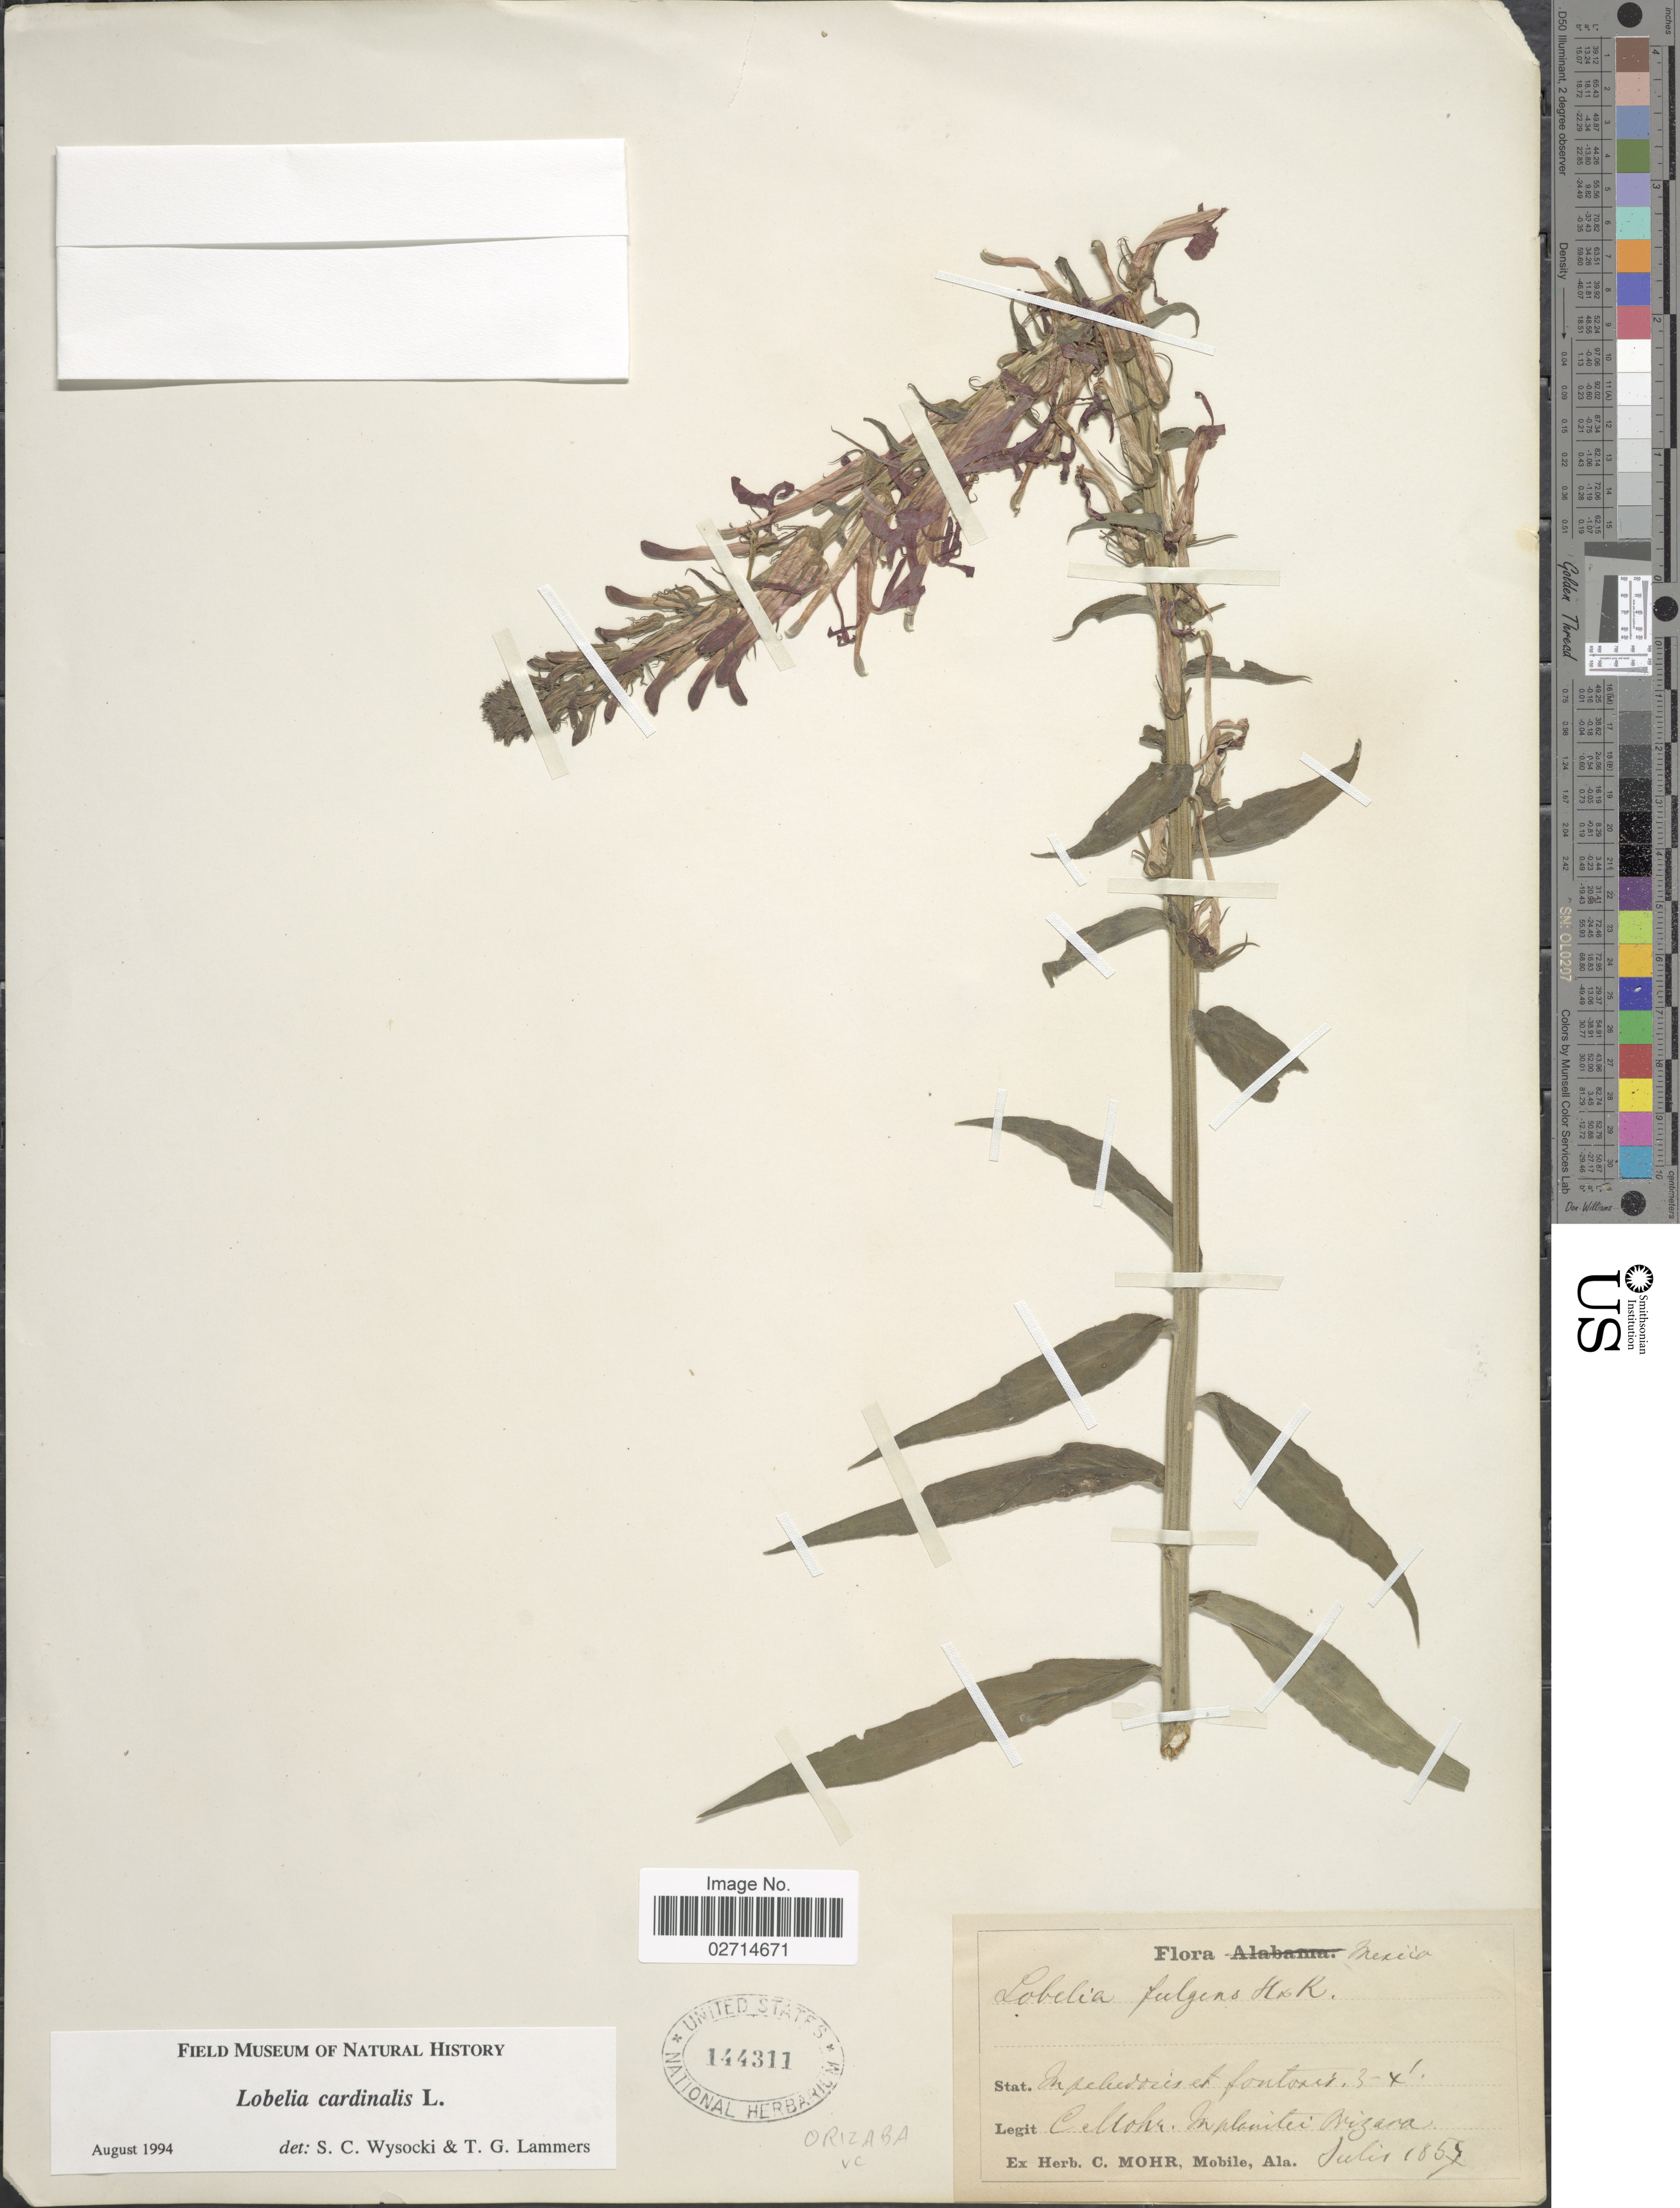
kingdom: Plantae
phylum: Tracheophyta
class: Magnoliopsida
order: Asterales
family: Campanulaceae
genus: Lobelia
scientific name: Lobelia cardinalis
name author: L.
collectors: C. T. Mohr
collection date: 1857-07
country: Mexico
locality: In planitie Orizaba.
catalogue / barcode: US 144311